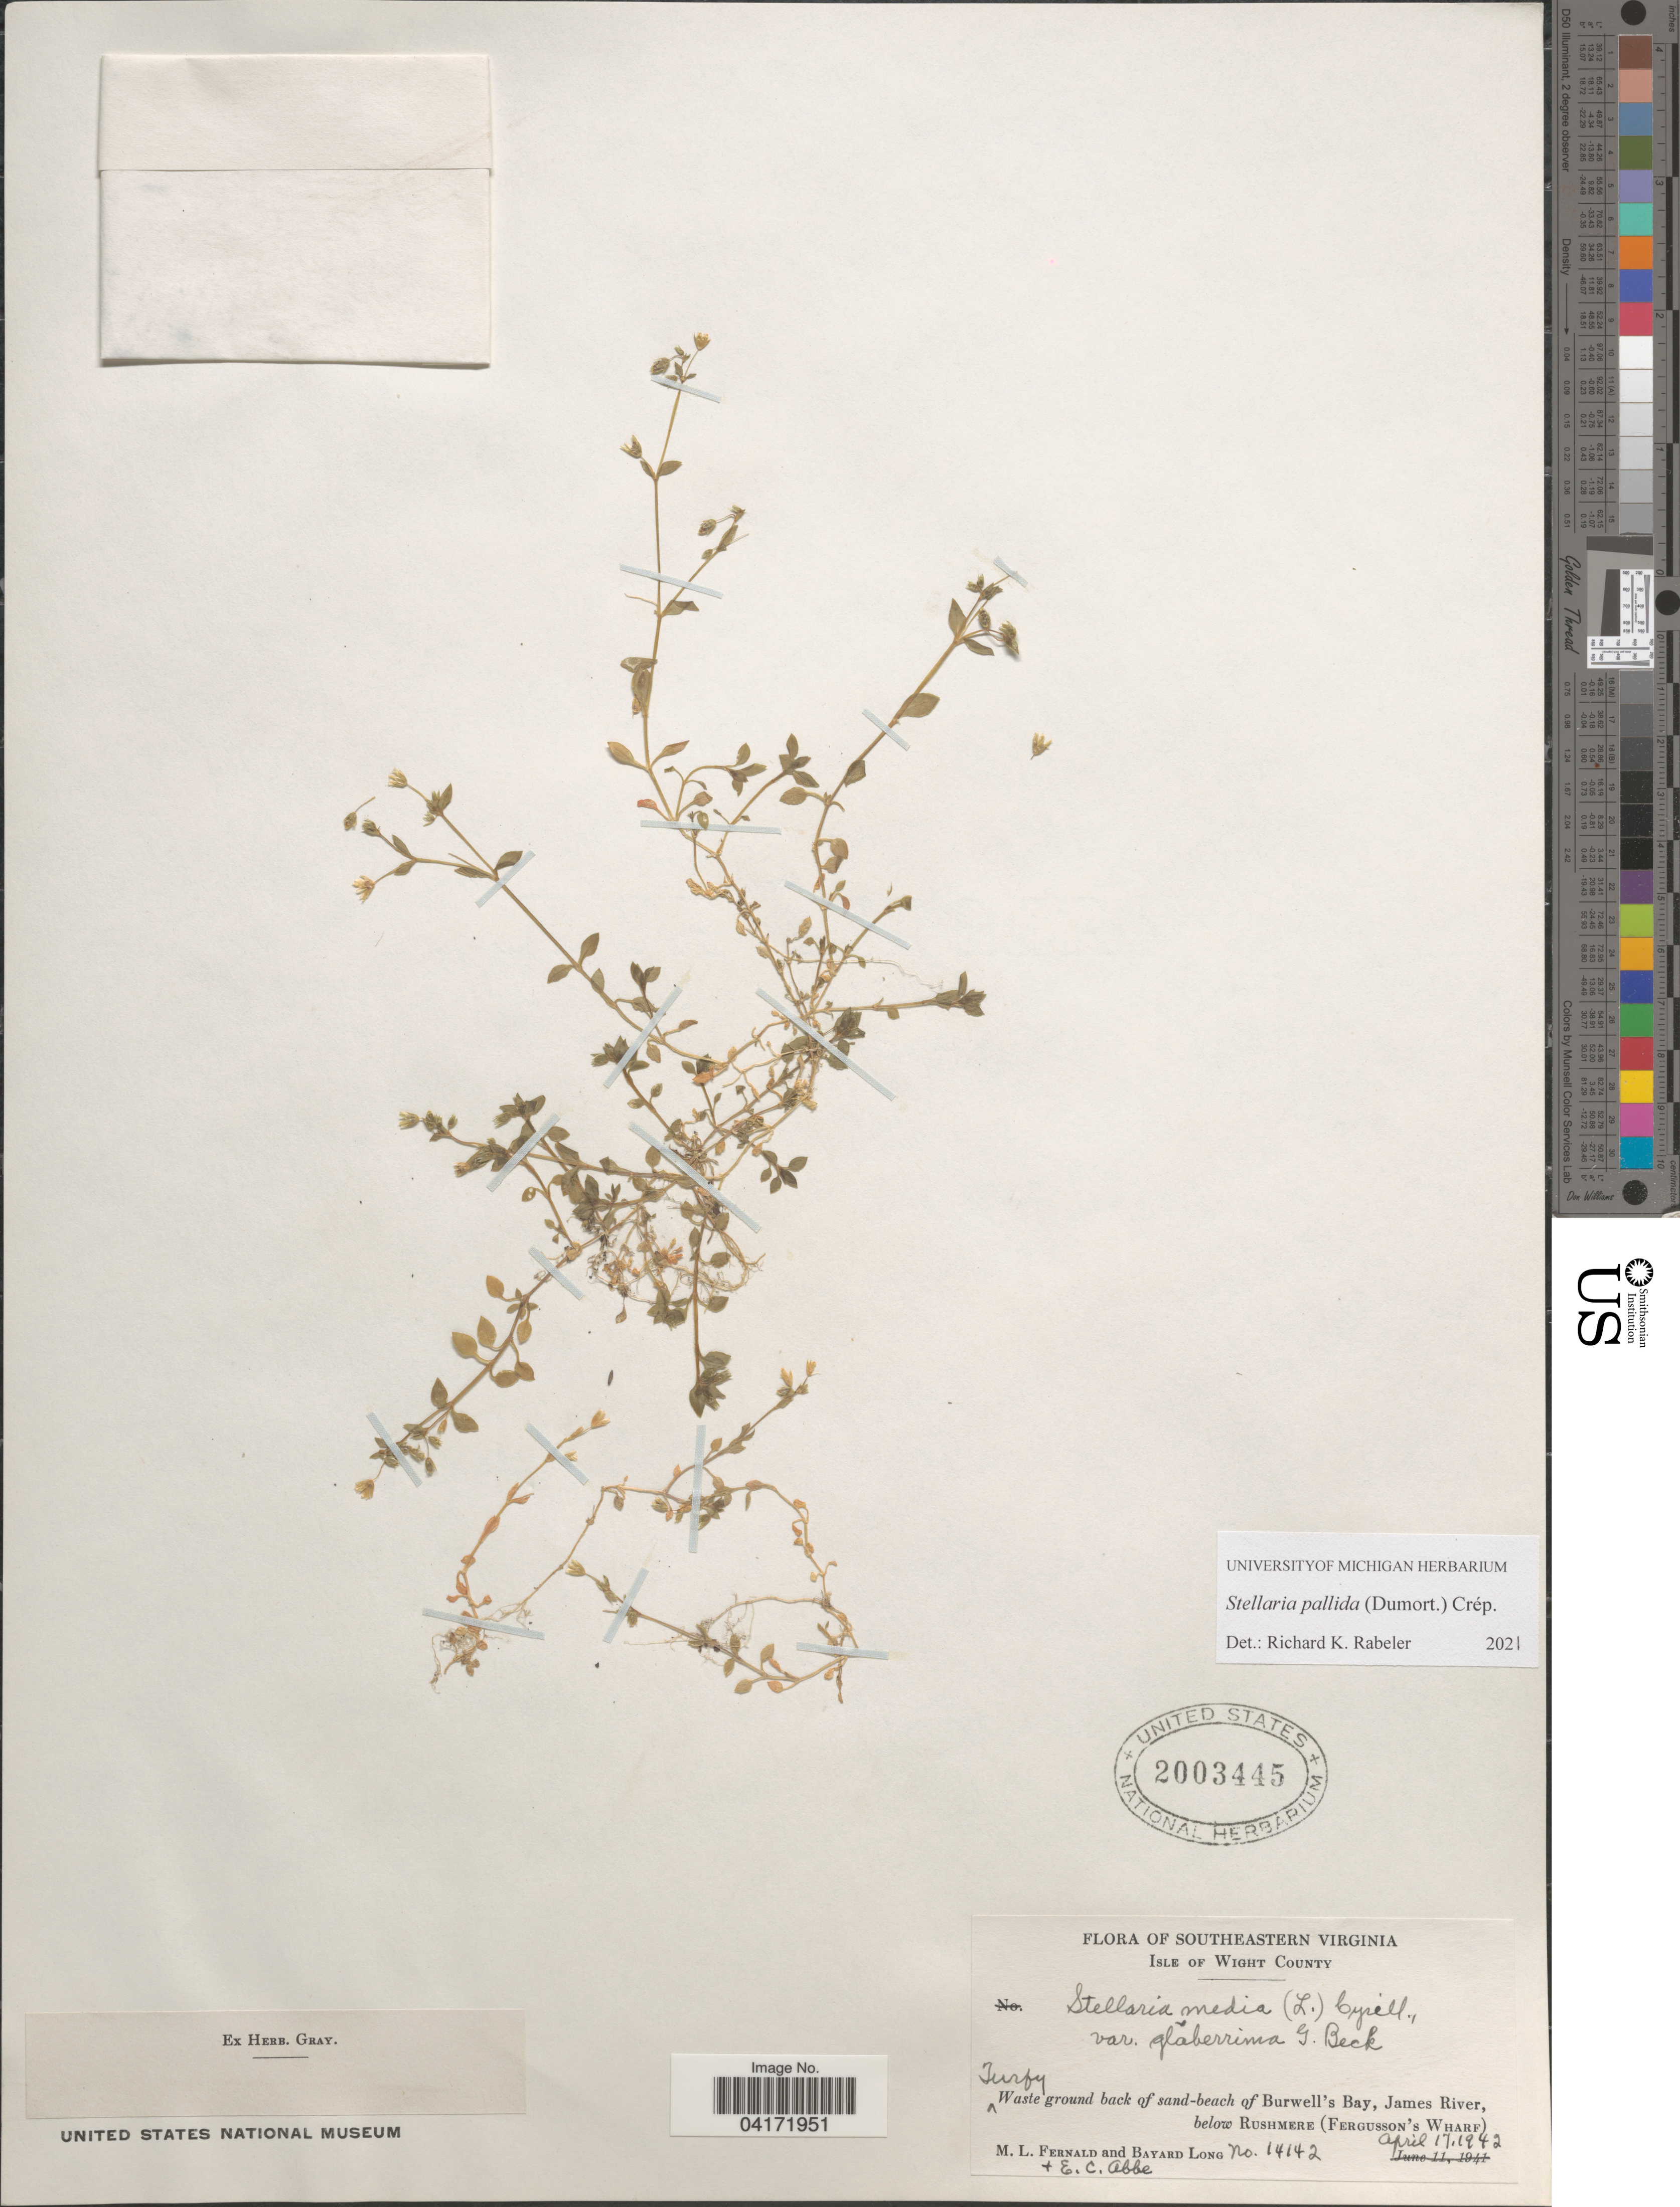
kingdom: Plantae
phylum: Tracheophyta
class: Magnoliopsida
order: Caryophyllales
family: Caryophyllaceae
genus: Stellaria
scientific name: Stellaria pallida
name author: (Dumort.) Crép.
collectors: M. L. Fernald, B. Long & E. C. Abbe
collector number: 14142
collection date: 1942-04-17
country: United States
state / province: Virginia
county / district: Isle of Wight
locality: Southeastern Virginia. Isle of Wight County. Waste ground back of sand-beach of Burwell's Bay, James River, below Rushmere (Ferguson's Wharf).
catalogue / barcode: US 2003445